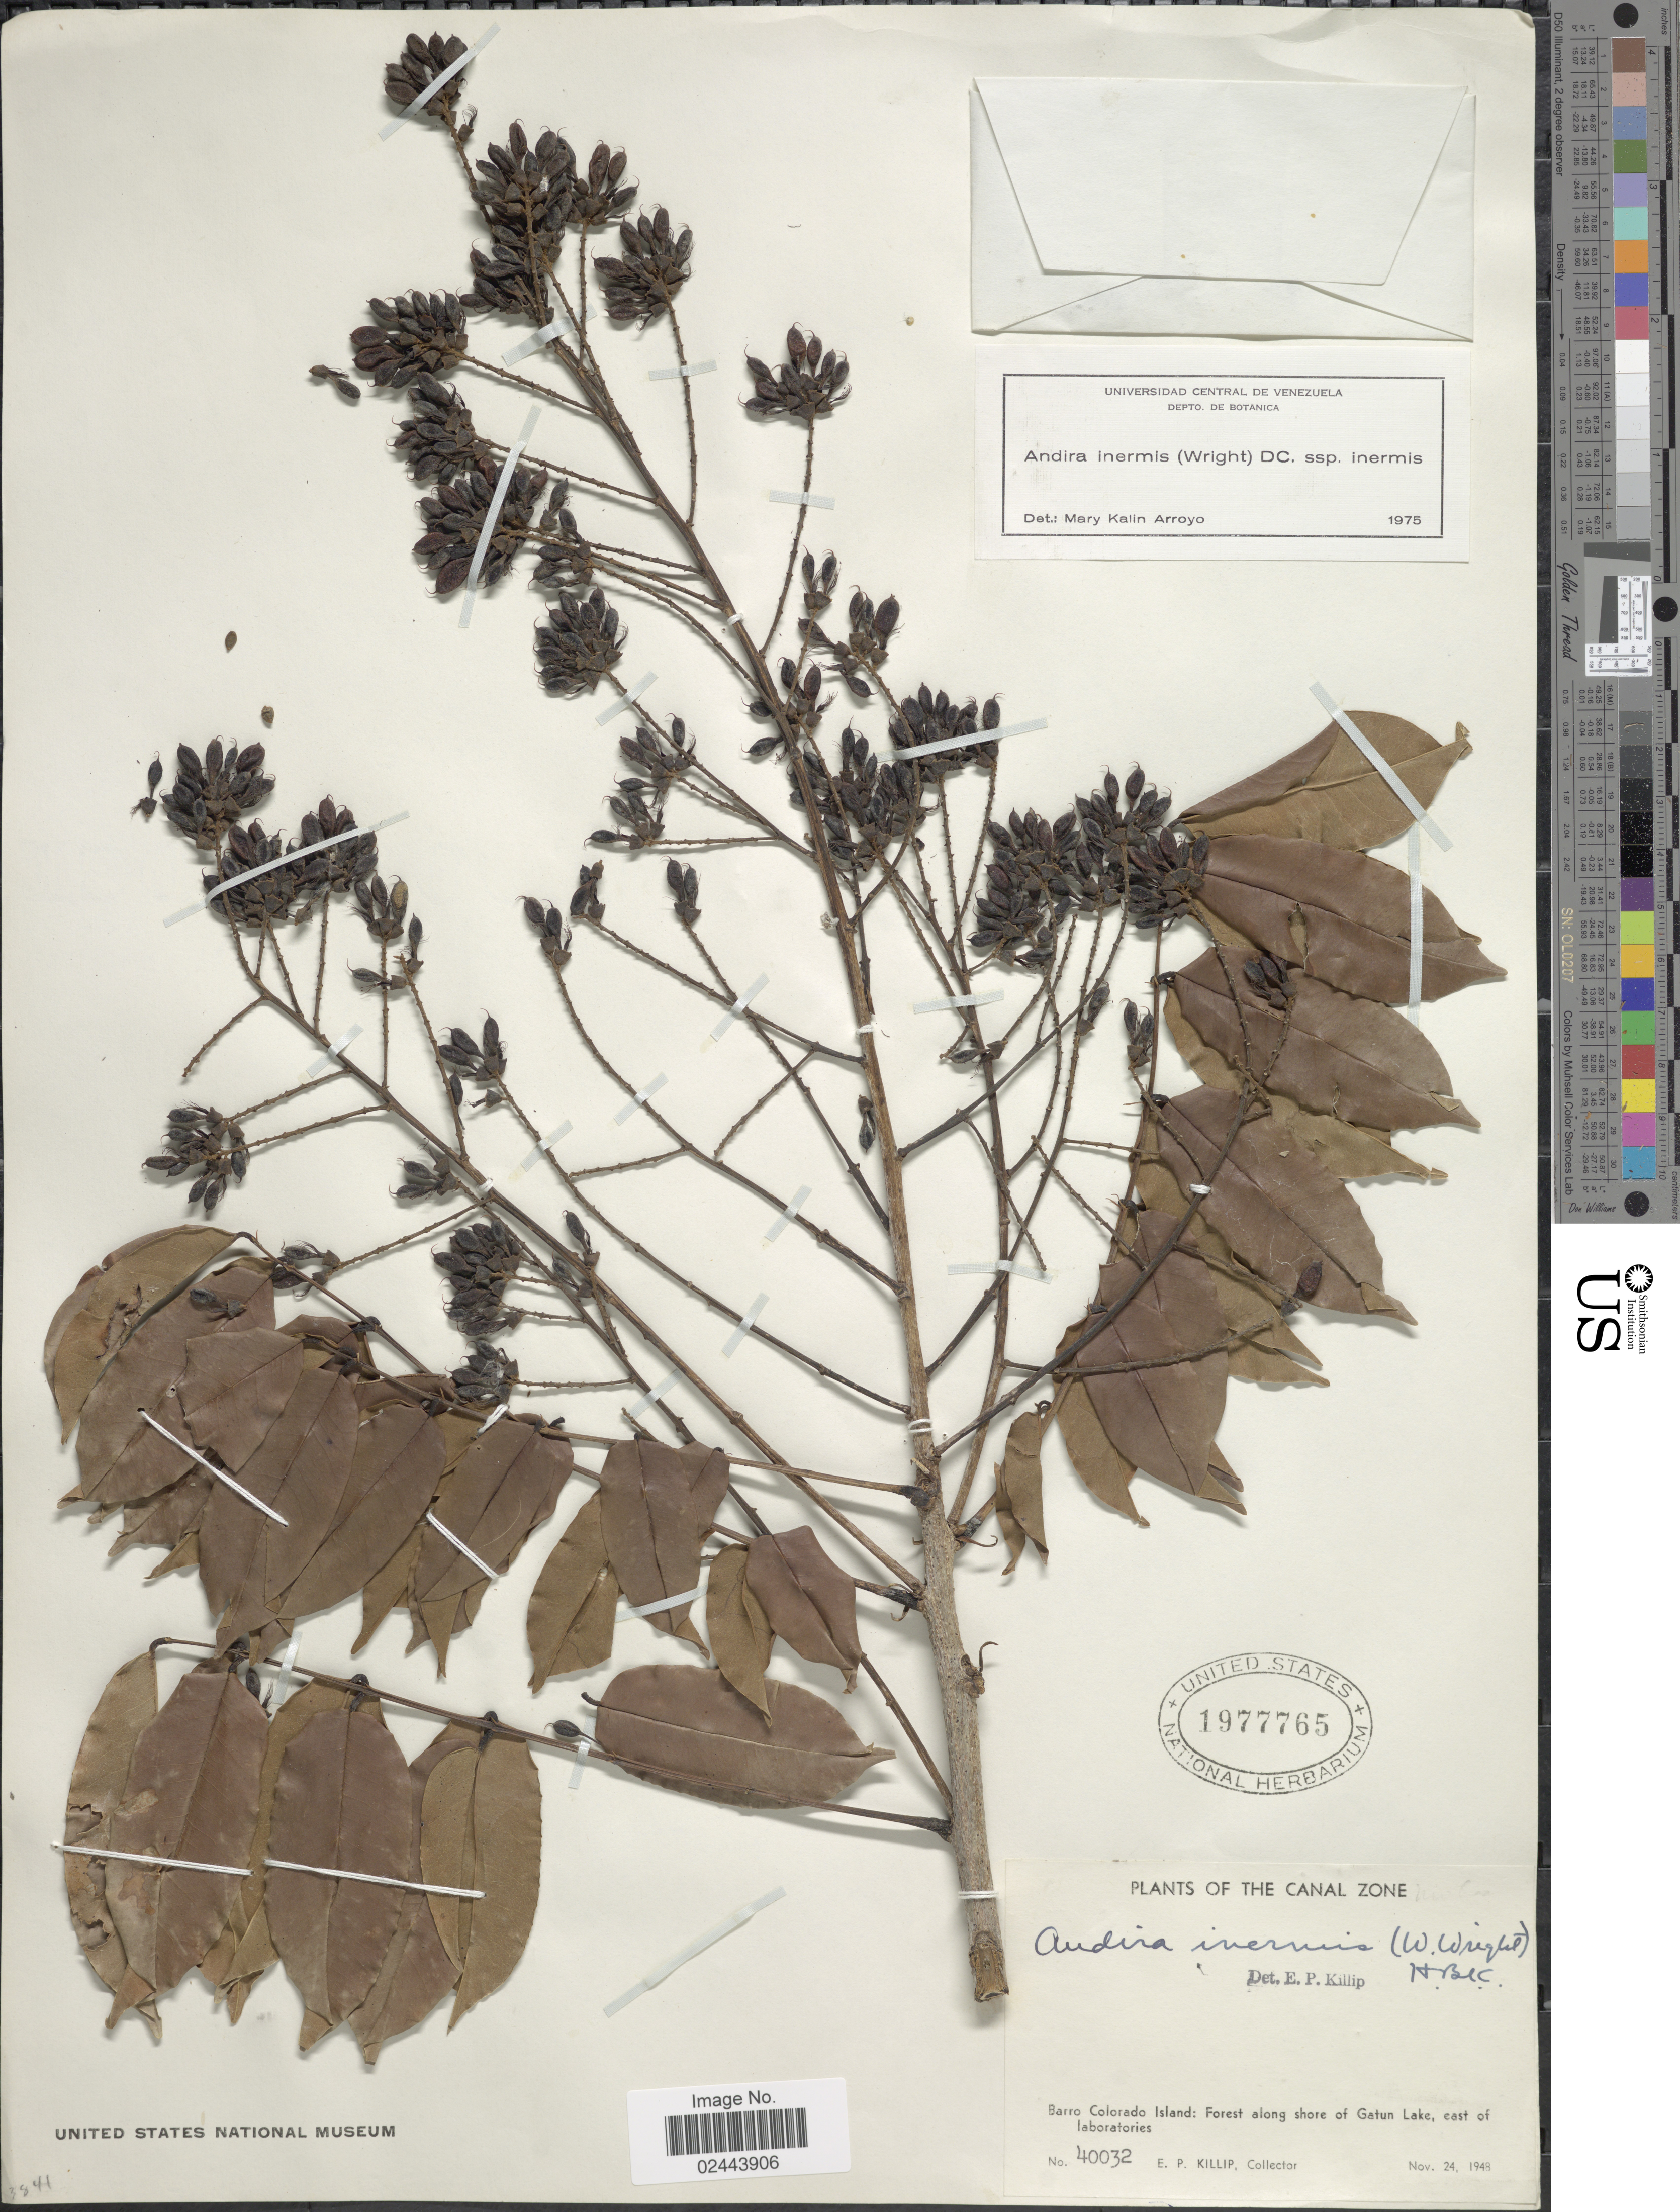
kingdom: Plantae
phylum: Tracheophyta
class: Magnoliopsida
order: Fabales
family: Fabaceae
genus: Andira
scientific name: Andira inermis subsp. inermis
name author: (W. Wright) Kunth ex DC.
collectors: E. P. Killip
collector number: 40032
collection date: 1948-11-24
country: Panama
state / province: Panamá Oeste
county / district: Canal Zone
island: Barro Colorado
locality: The Canal Zone, Barro Colorado Island: Forest along shore of Gatun Lake, east of laboratories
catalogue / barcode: US 1977765